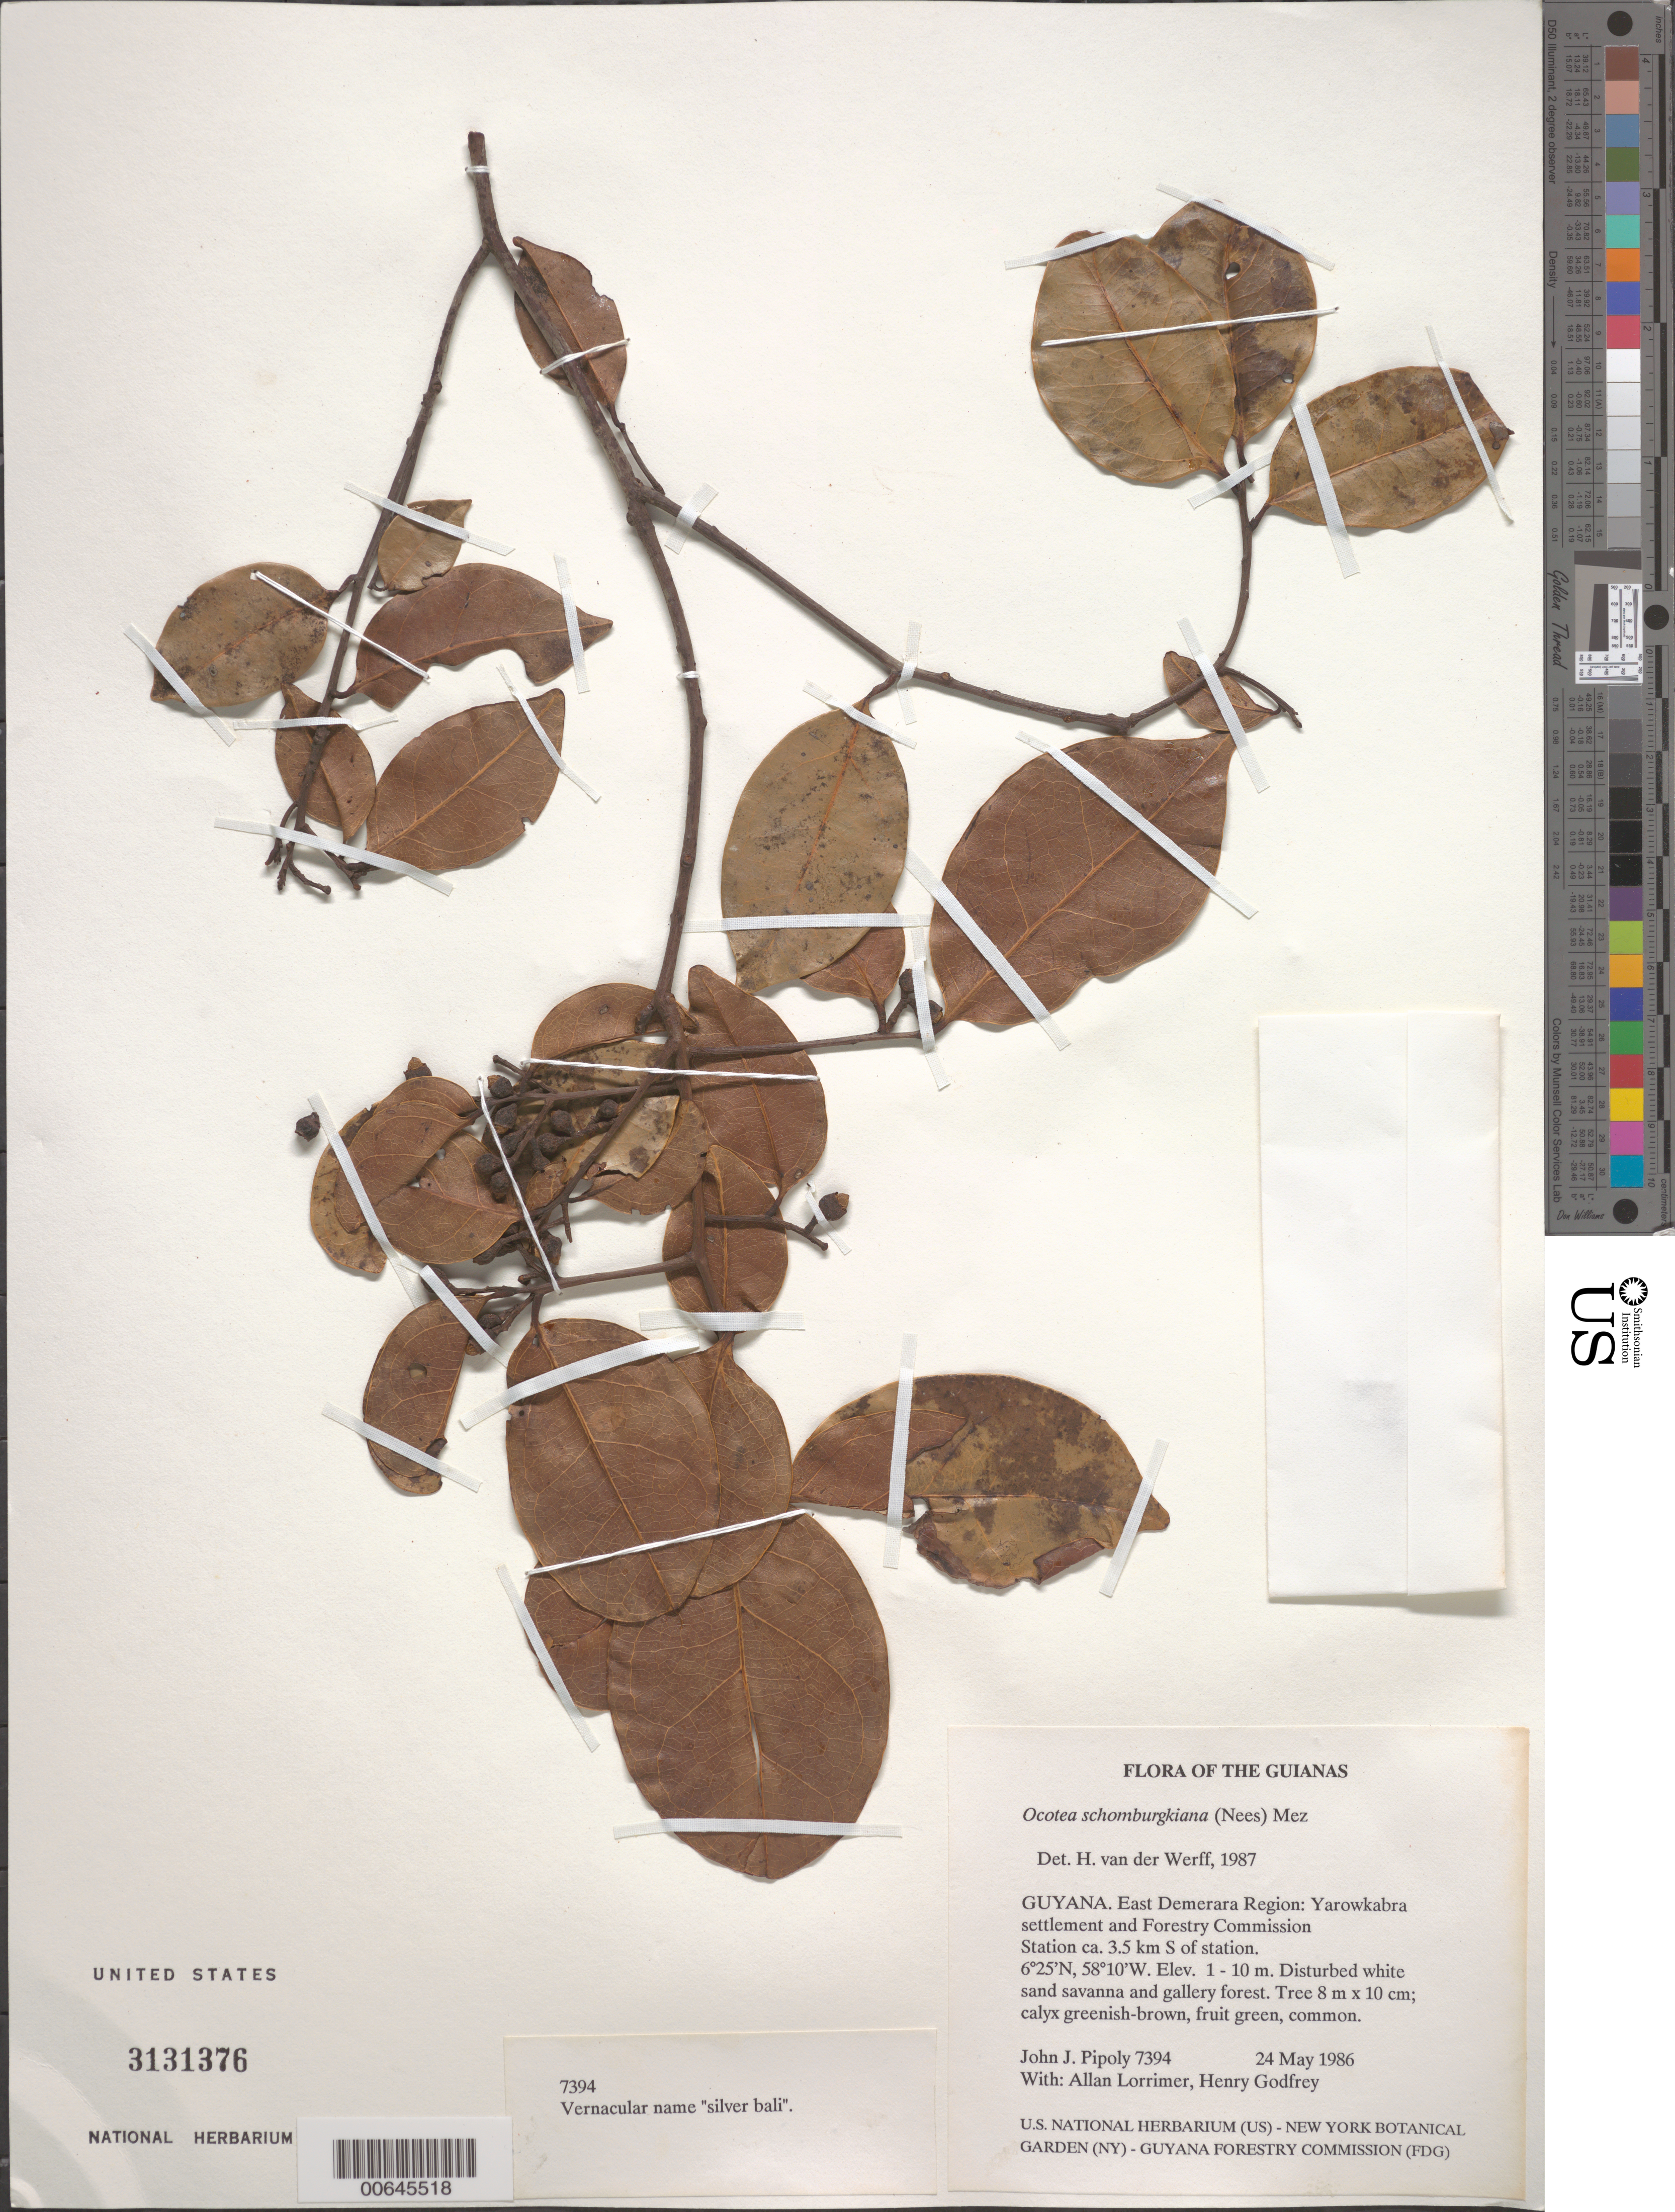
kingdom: Plantae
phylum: Tracheophyta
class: Magnoliopsida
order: Laurales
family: Lauraceae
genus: Ocotea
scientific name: Ocotea schomburgkiana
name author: (Nees) Mez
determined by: van der Werff, H., (MO), Missouri Botanical Garden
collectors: J. J. Pipoly, A. Lorrimer & H. Godfrey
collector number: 7394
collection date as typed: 24 May 1986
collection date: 1986-05-24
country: Guyana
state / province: Demerara-Mahaica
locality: Yarowkabra settlement and Forestry Commission Station ca. 3.5 km S of station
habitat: Disturbed white sand savanna and gallery forest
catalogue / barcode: US 3131376